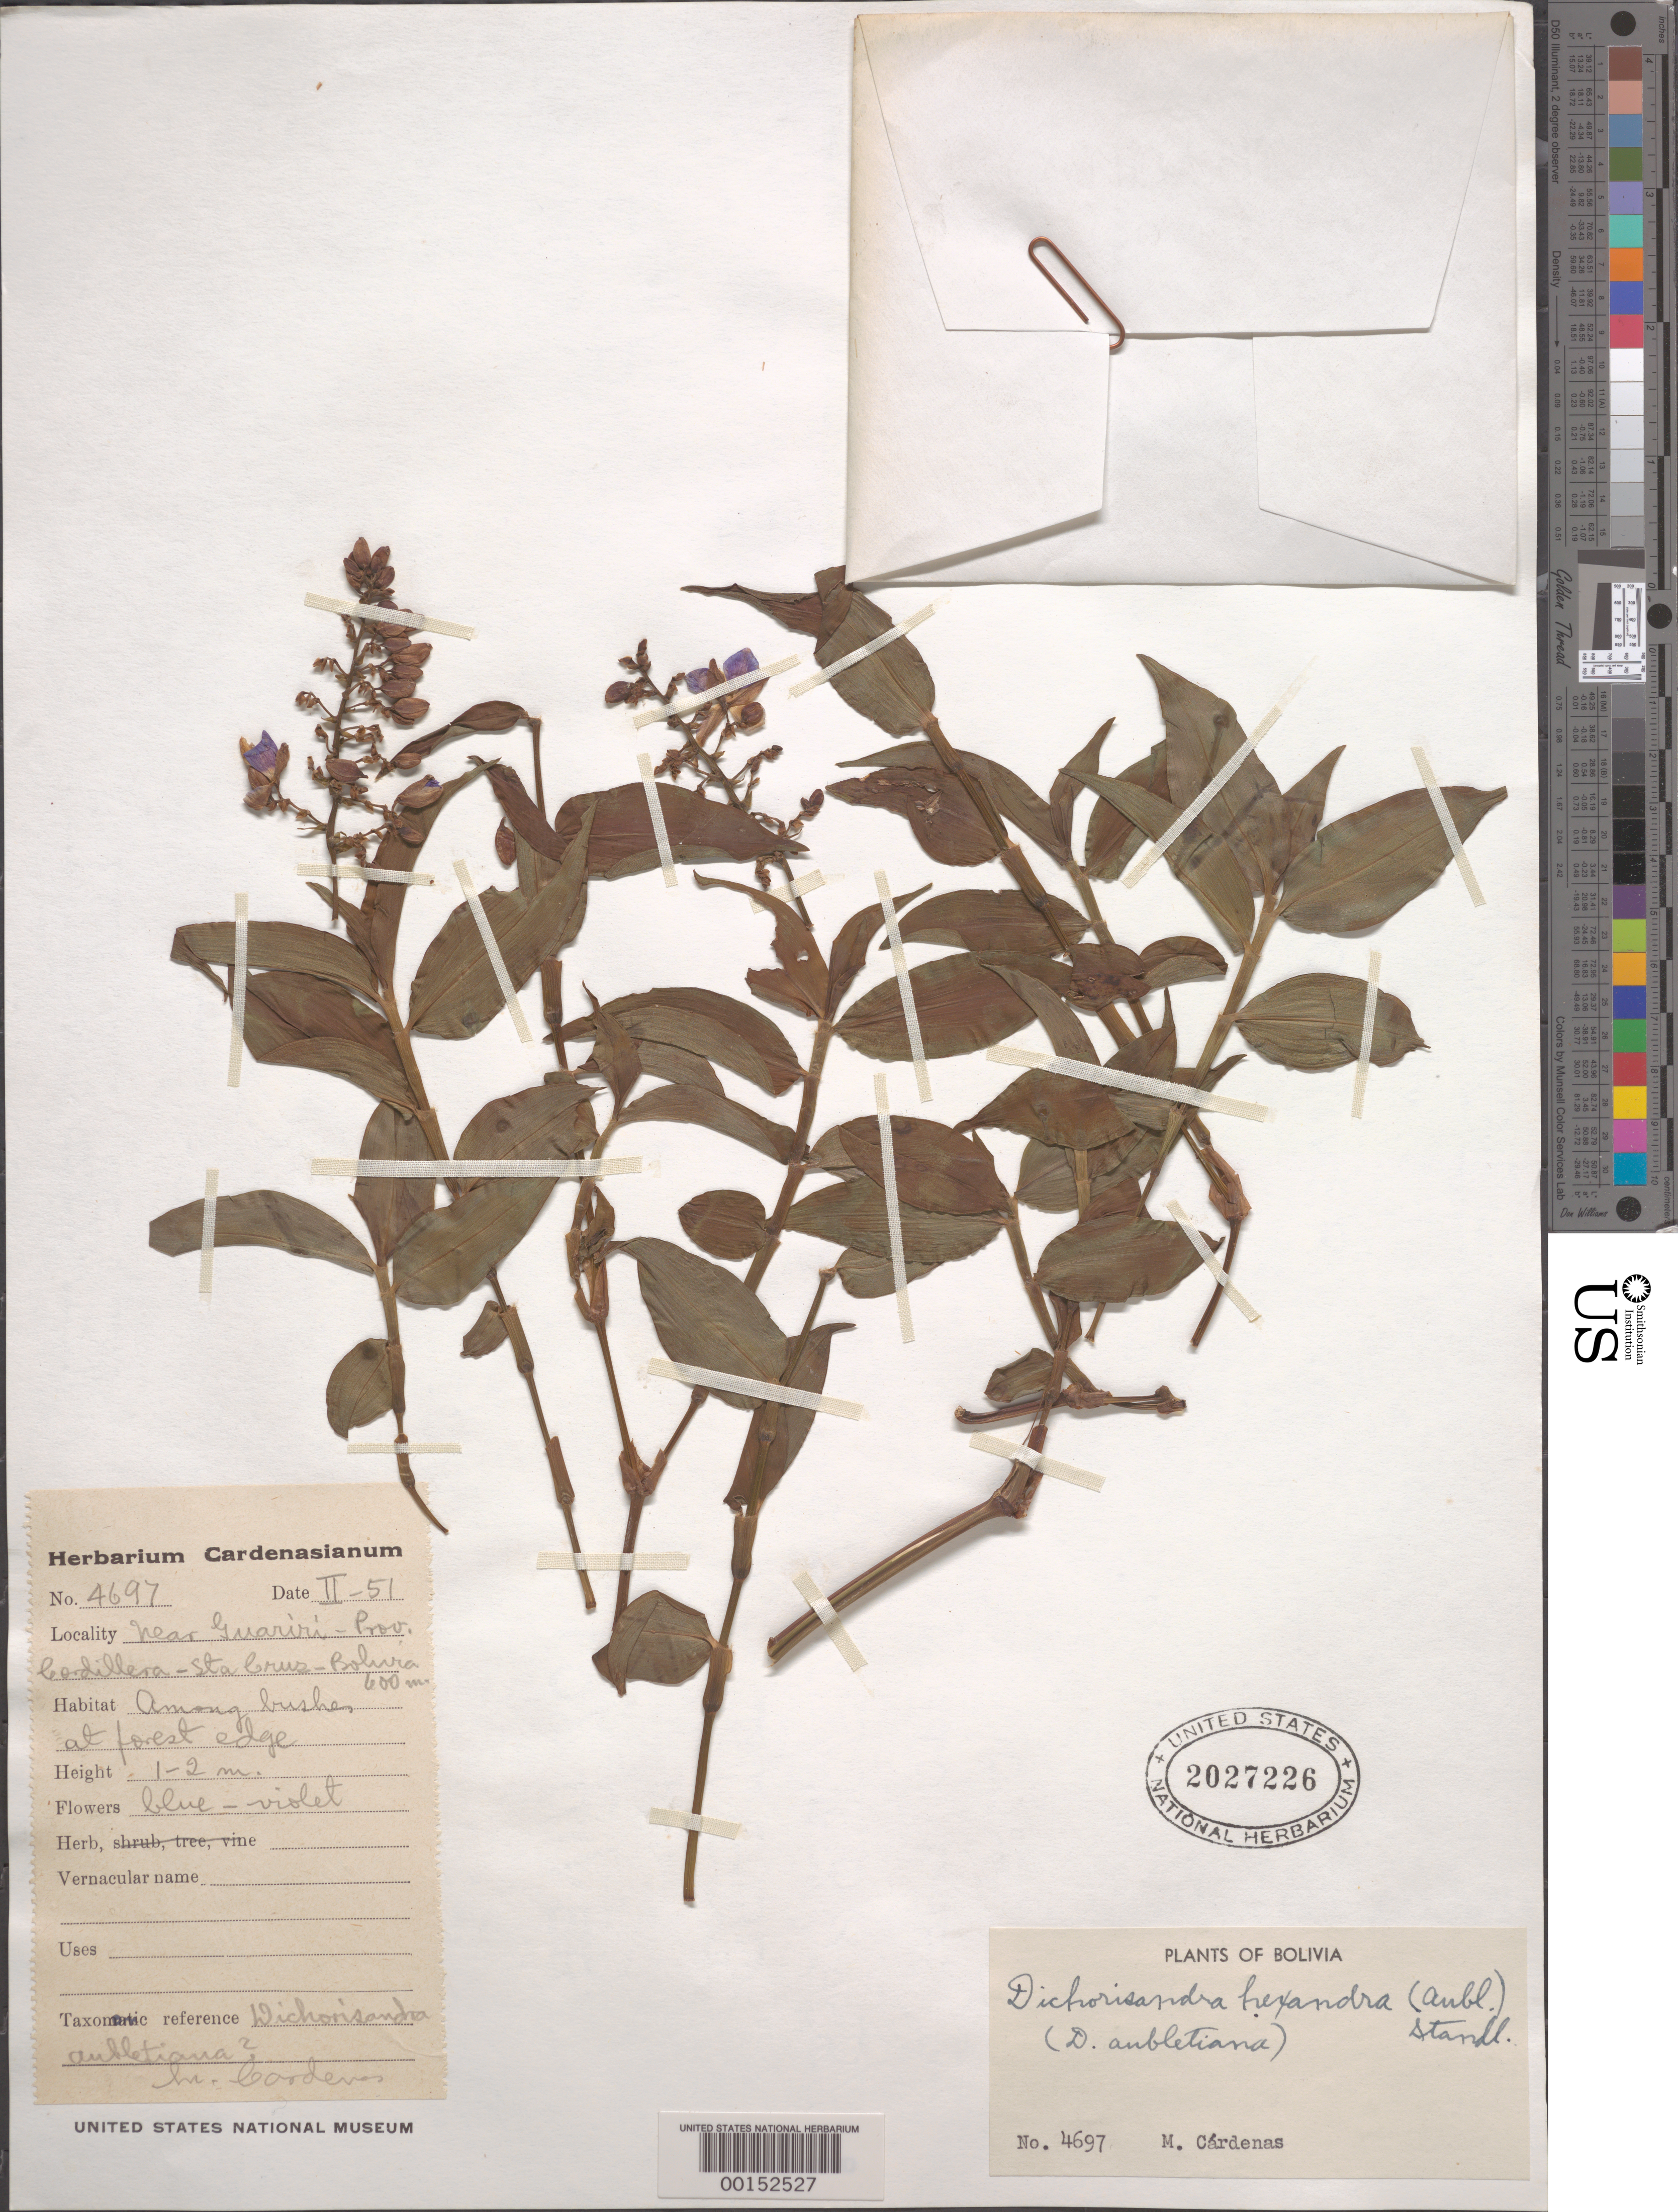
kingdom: Plantae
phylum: Tracheophyta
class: Liliopsida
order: Commelinales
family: Commelinaceae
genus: Dichorisandra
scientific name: Dichorisandra hexandra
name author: (Aubl.) Standl.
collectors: M. Cárdenas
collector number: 4697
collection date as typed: Feb 1951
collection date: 1951-02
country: Bolivia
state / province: Santa Cruz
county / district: Cordillera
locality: Near Guariri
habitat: Bush, forest edge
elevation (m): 600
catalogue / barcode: US 2027226